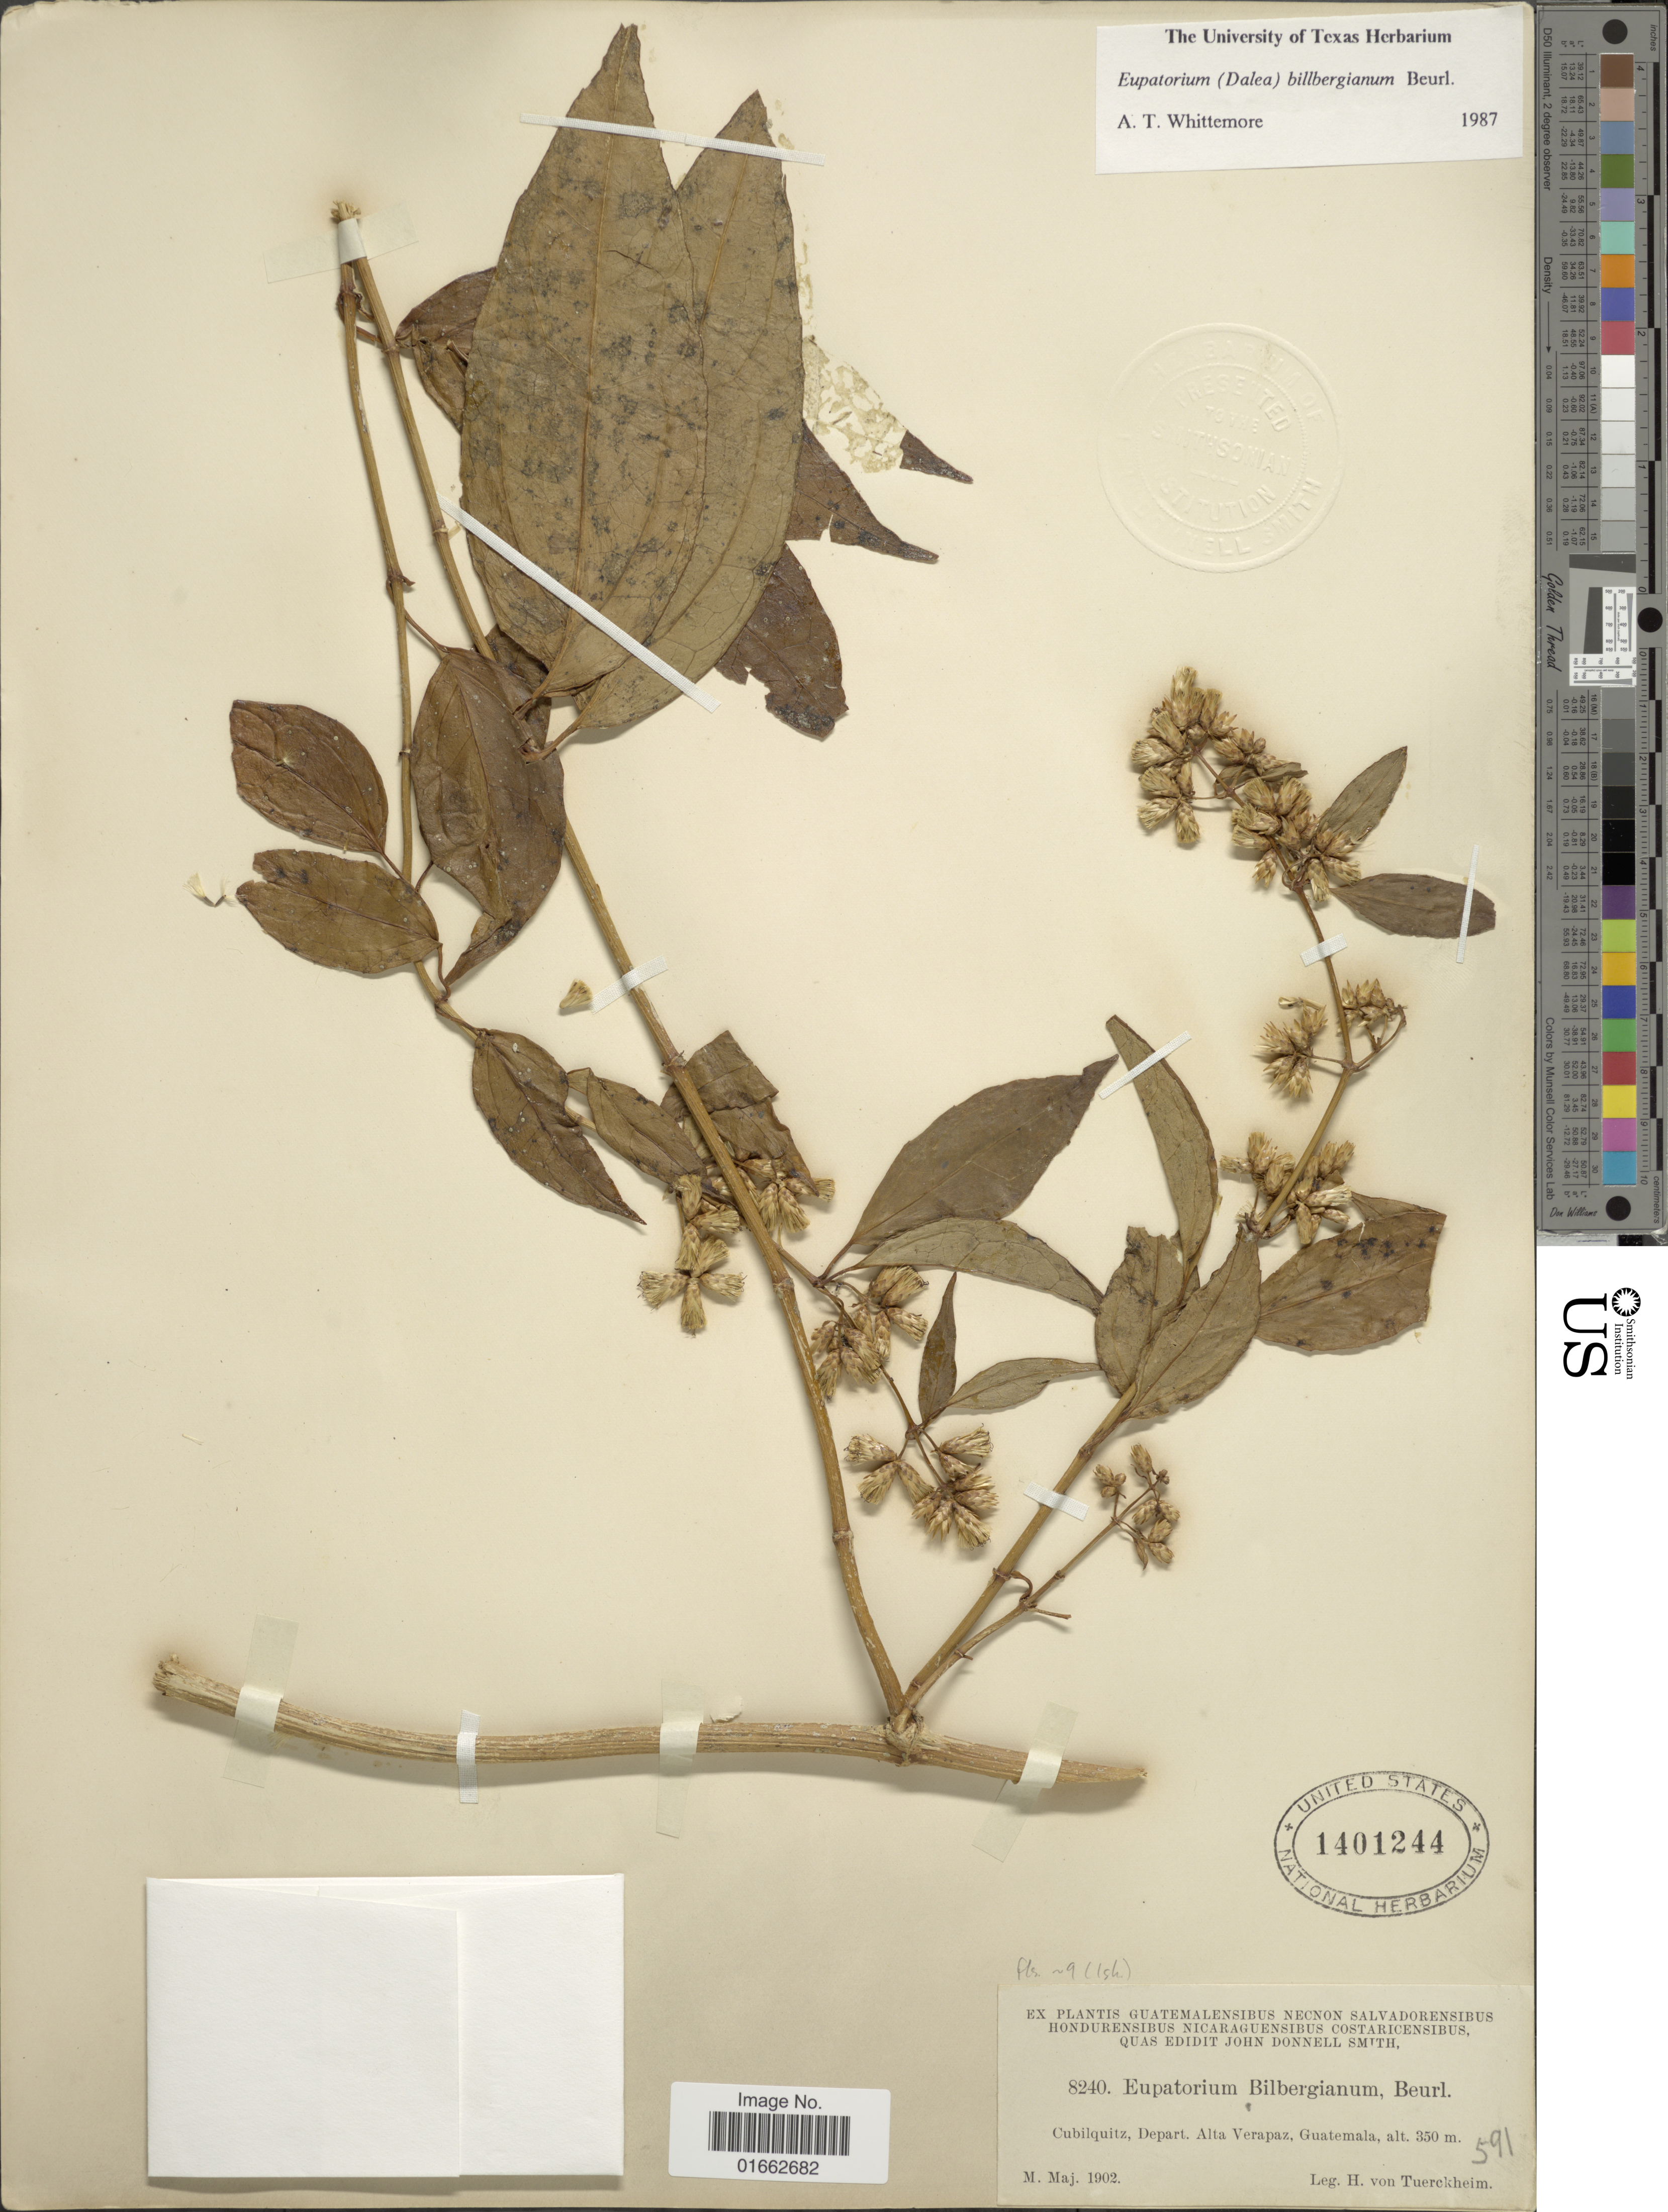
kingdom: Plantae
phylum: Tracheophyta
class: Magnoliopsida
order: Asterales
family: Asteraceae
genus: Critonia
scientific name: Critonia billbergiana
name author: (Beurl.) R.M. King & H. Rob.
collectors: H. von Tuerckheim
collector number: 8240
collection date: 1902-05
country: Guatemala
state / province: Alta Verapaz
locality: Cubilquitz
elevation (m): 350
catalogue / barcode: US 1401244